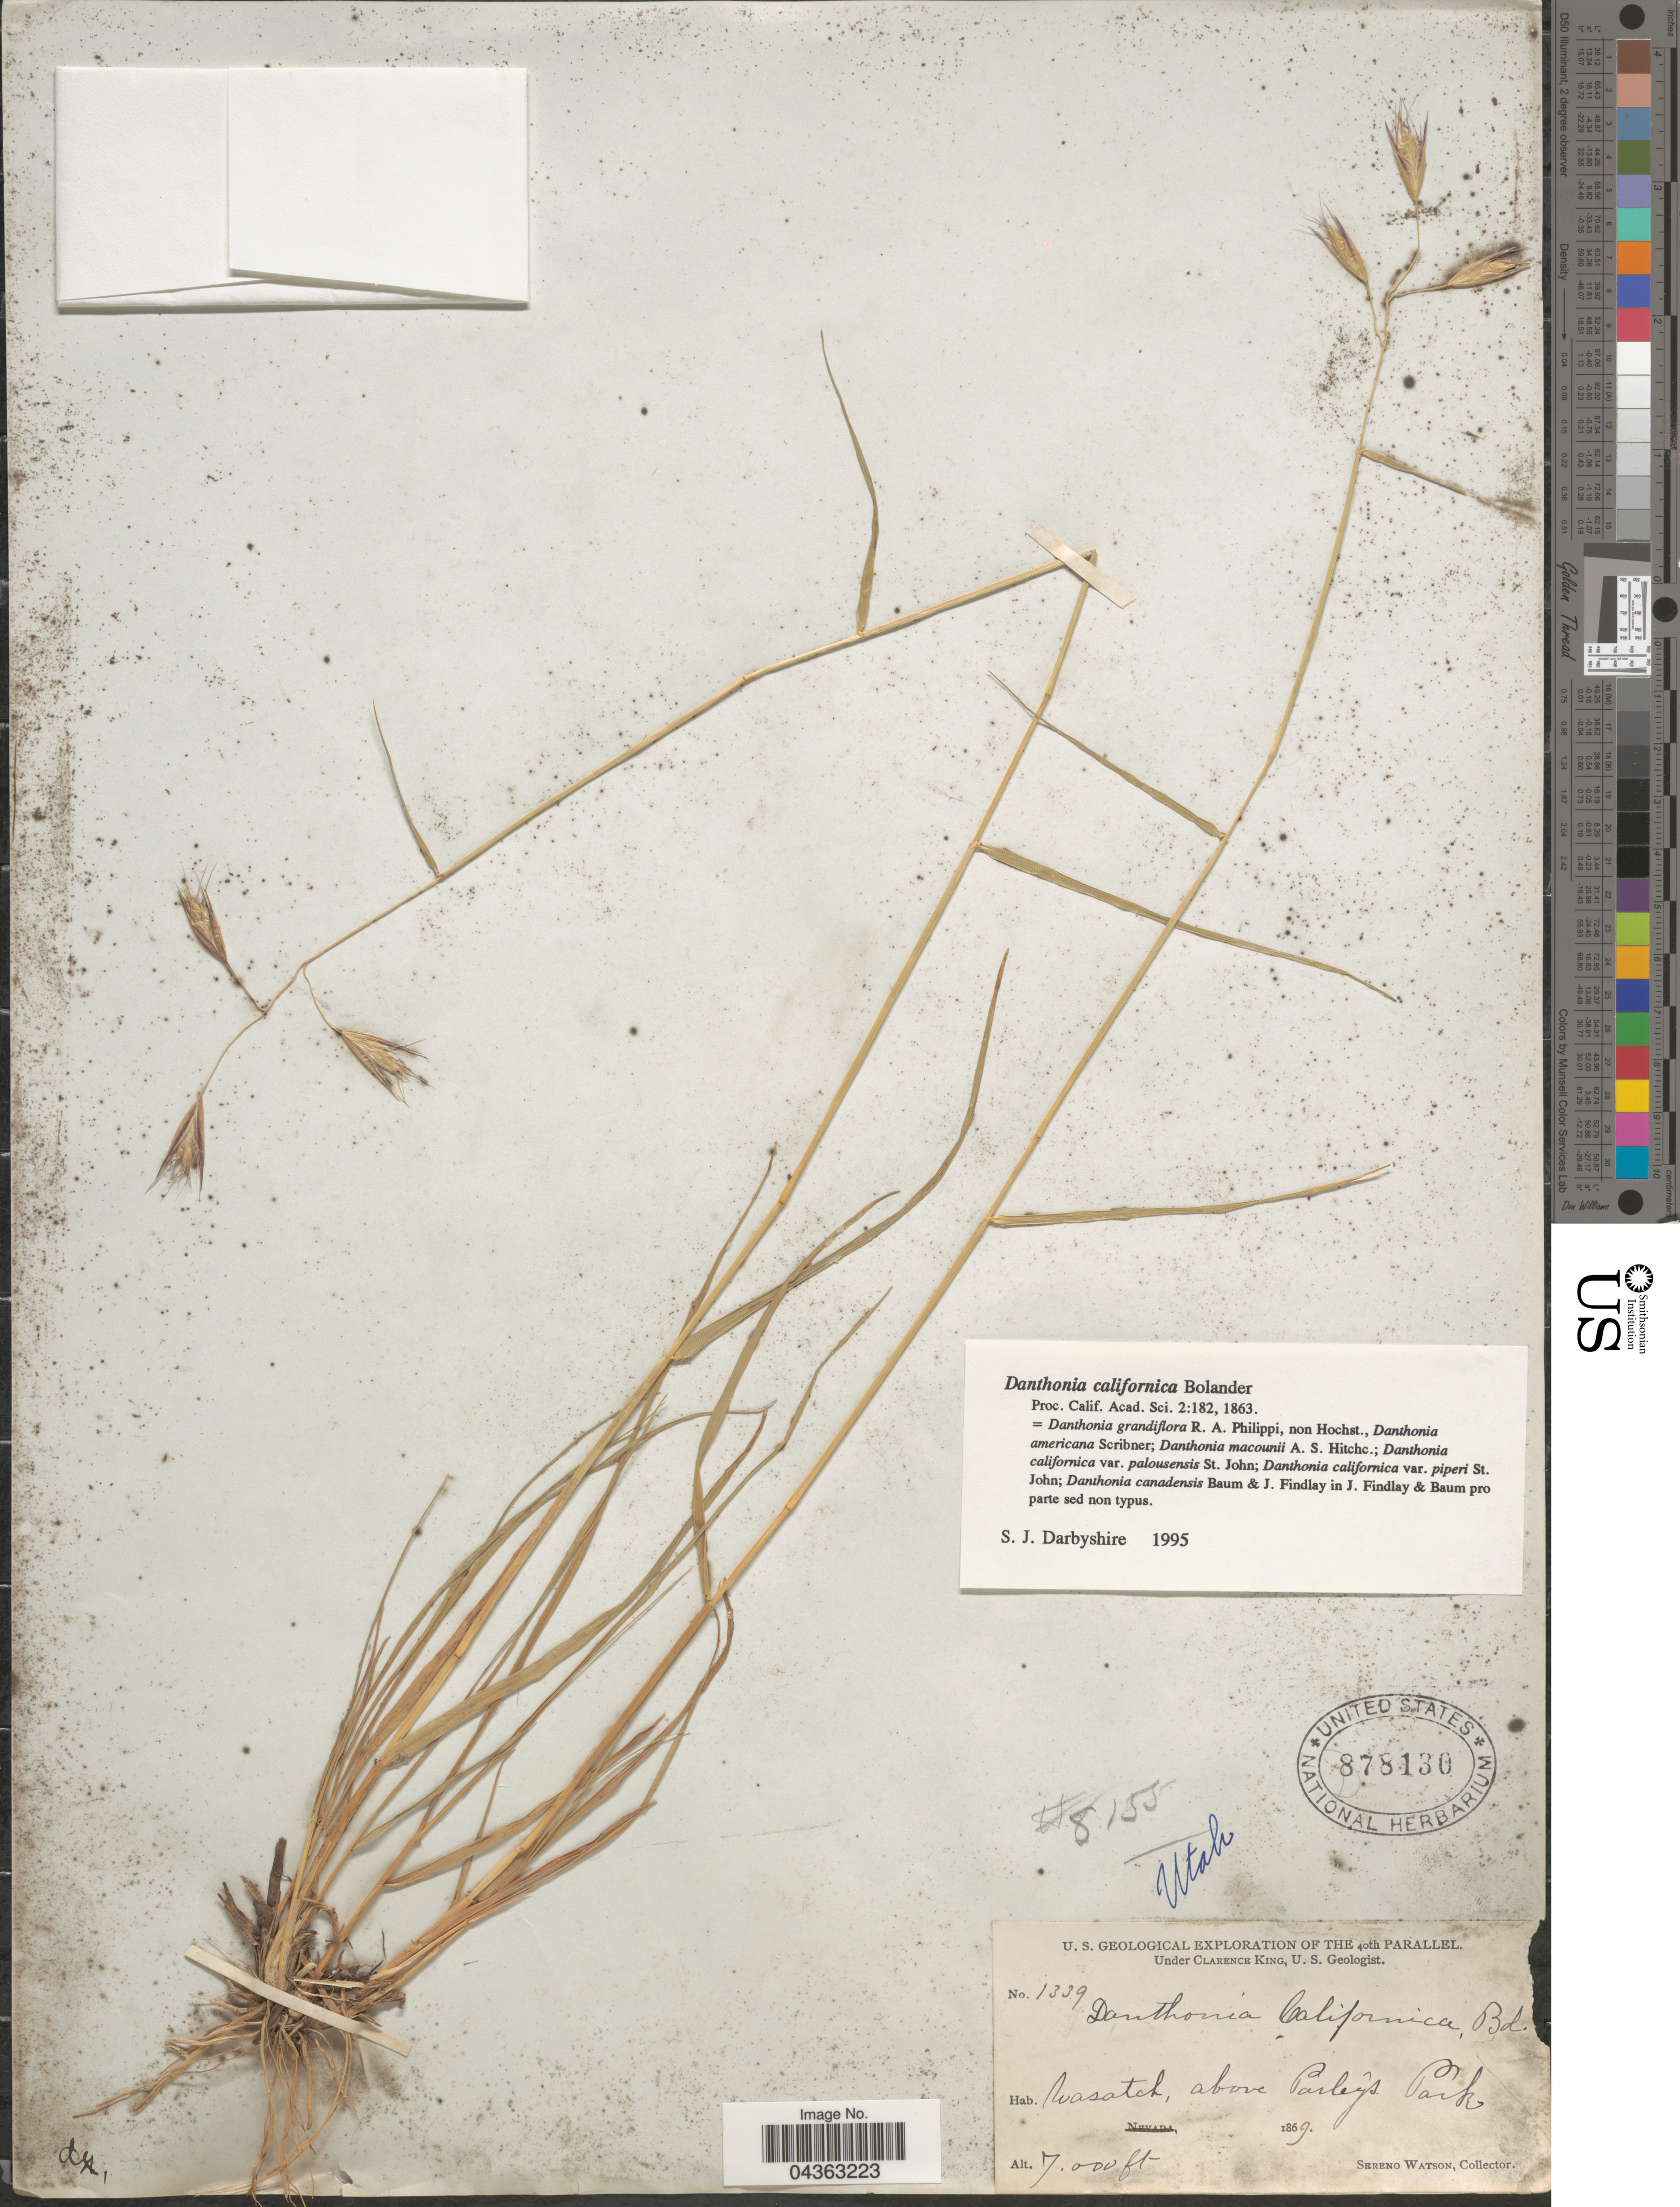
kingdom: Plantae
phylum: Tracheophyta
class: Liliopsida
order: Poales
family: Poaceae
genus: Danthonia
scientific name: Danthonia californica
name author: Bol.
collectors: S. Watson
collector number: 1339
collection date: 1869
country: United States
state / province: Utah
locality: U.S. Geological Exploration of the 40th Parallel. Wasatch, above Parleys Park.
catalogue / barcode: US 878130